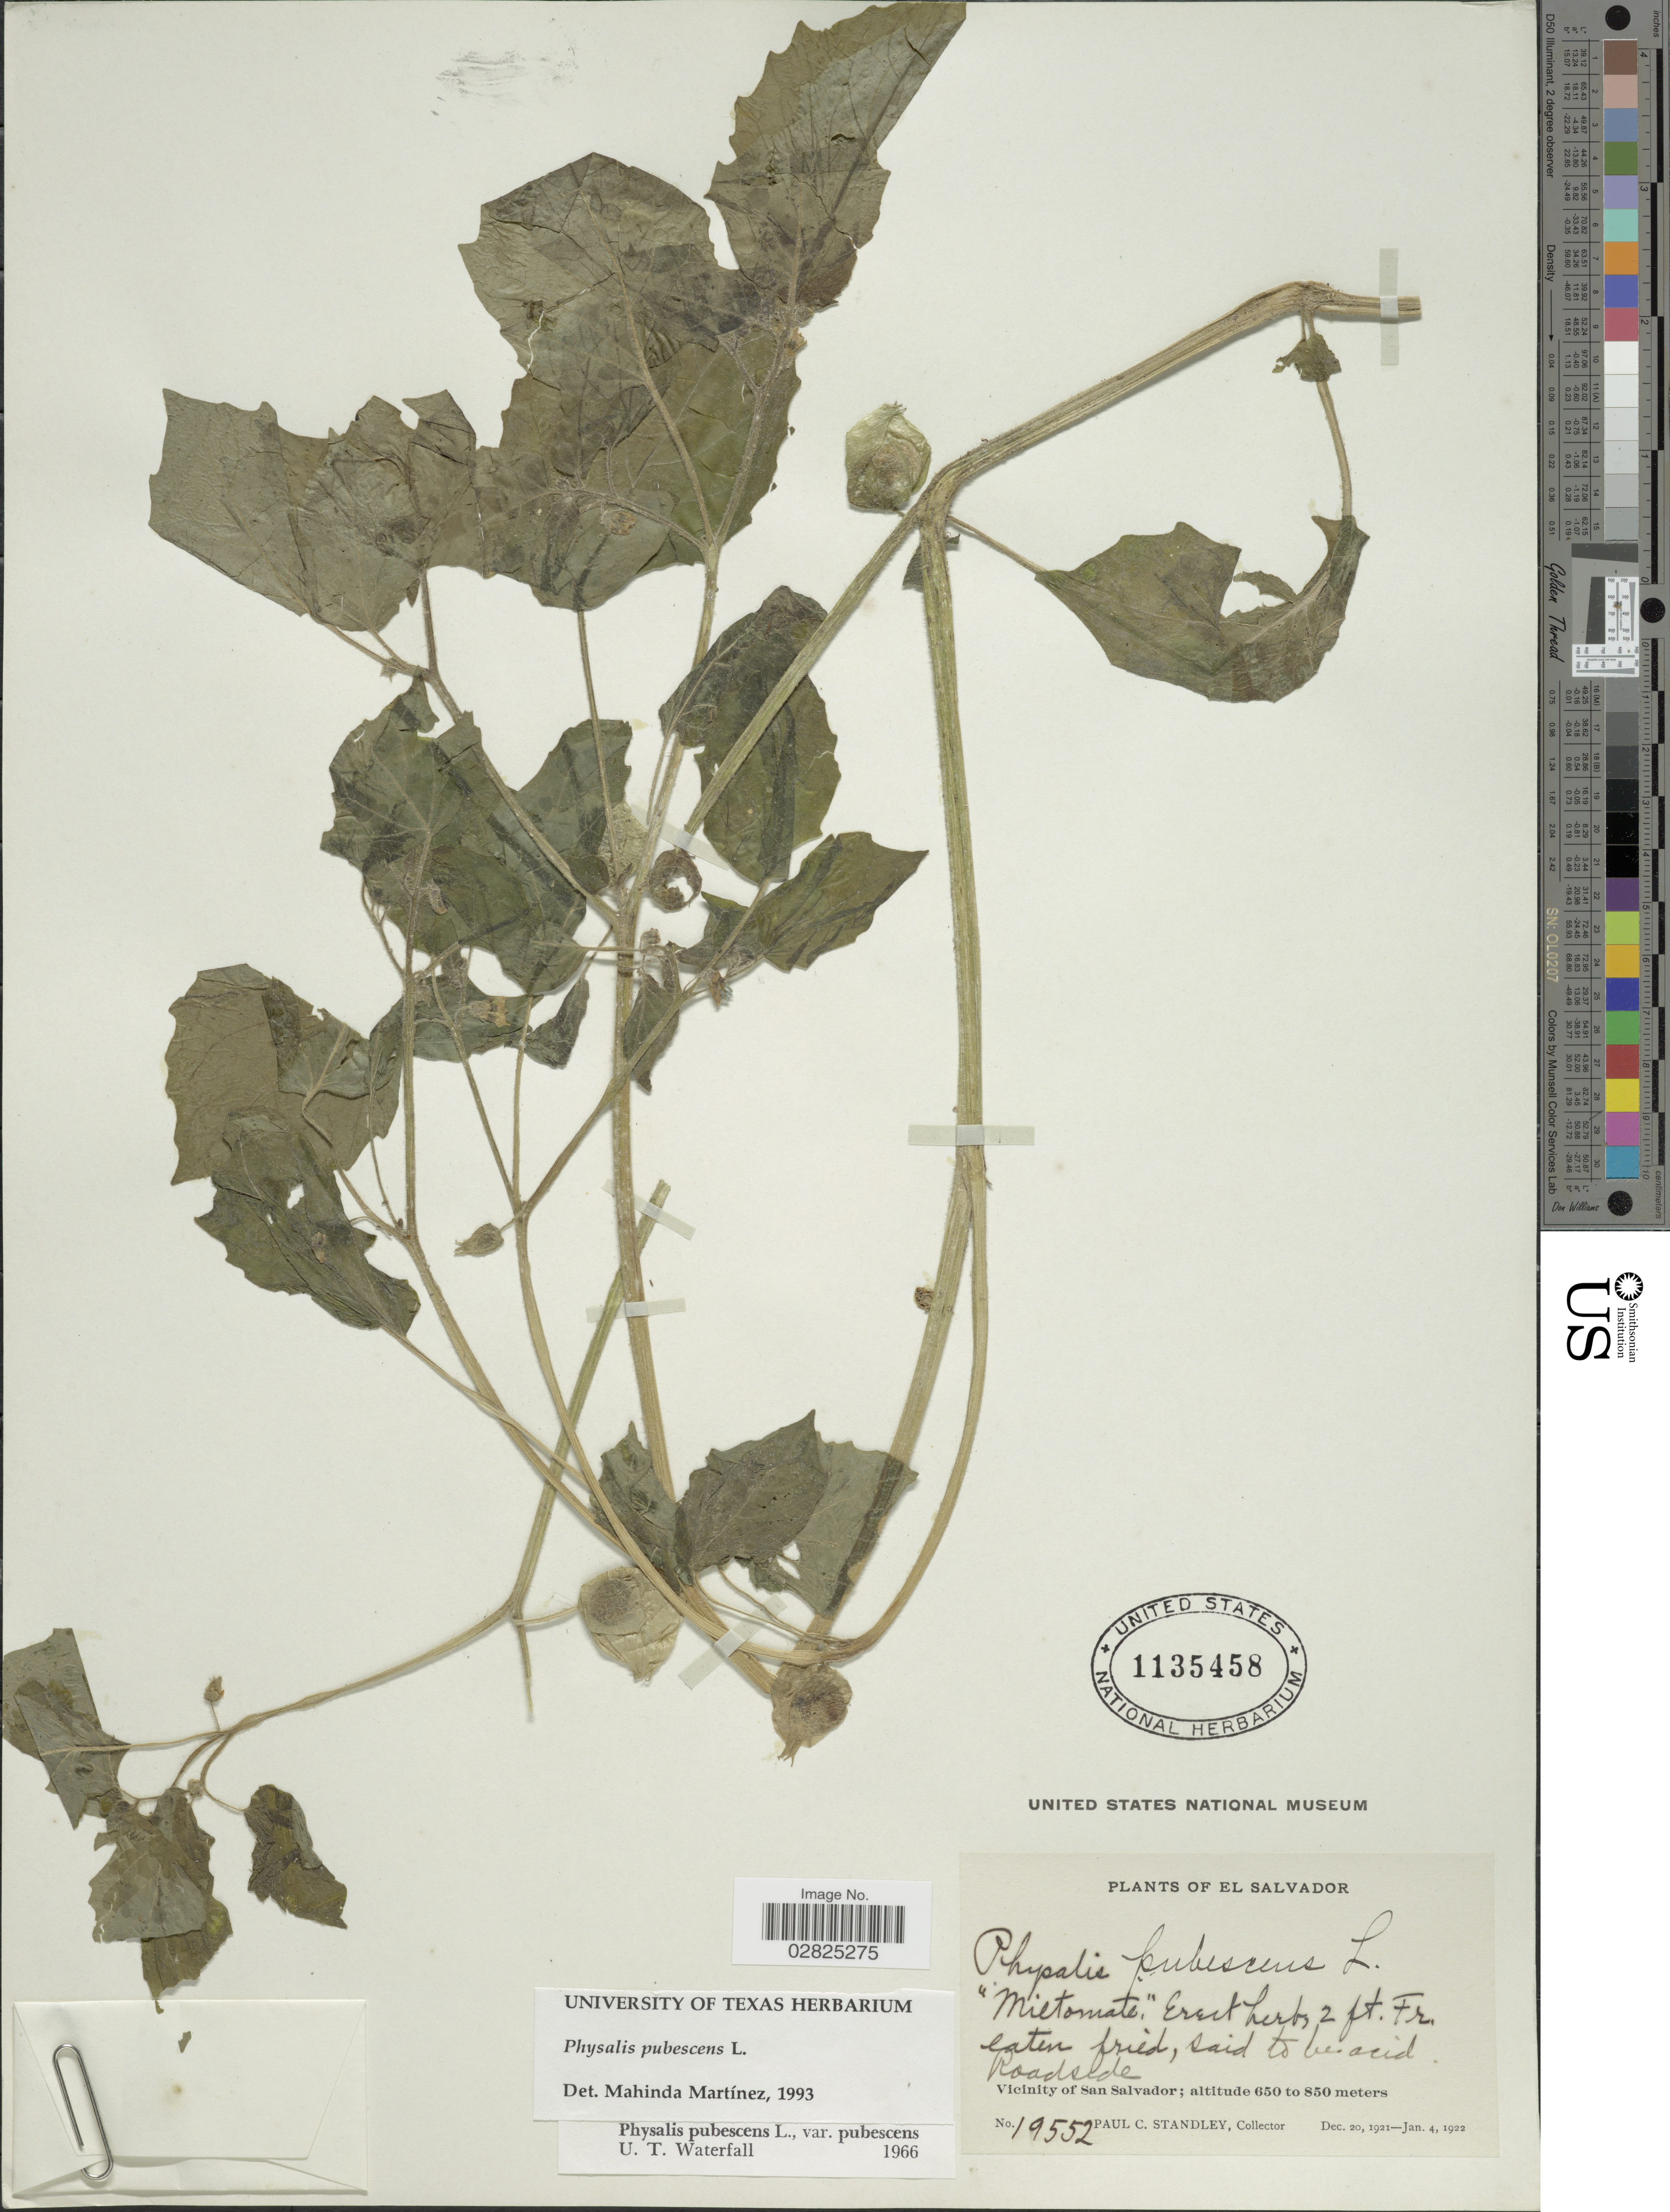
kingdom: Plantae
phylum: Tracheophyta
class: Magnoliopsida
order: Solanales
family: Solanaceae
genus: Physalis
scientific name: Physalis pubescens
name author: L.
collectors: P. C. Standley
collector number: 19552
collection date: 1921-12-20/1922-01-04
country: El Salvador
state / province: San Salvador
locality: Vicinity of San Salvador.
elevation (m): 650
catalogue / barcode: US 1135458